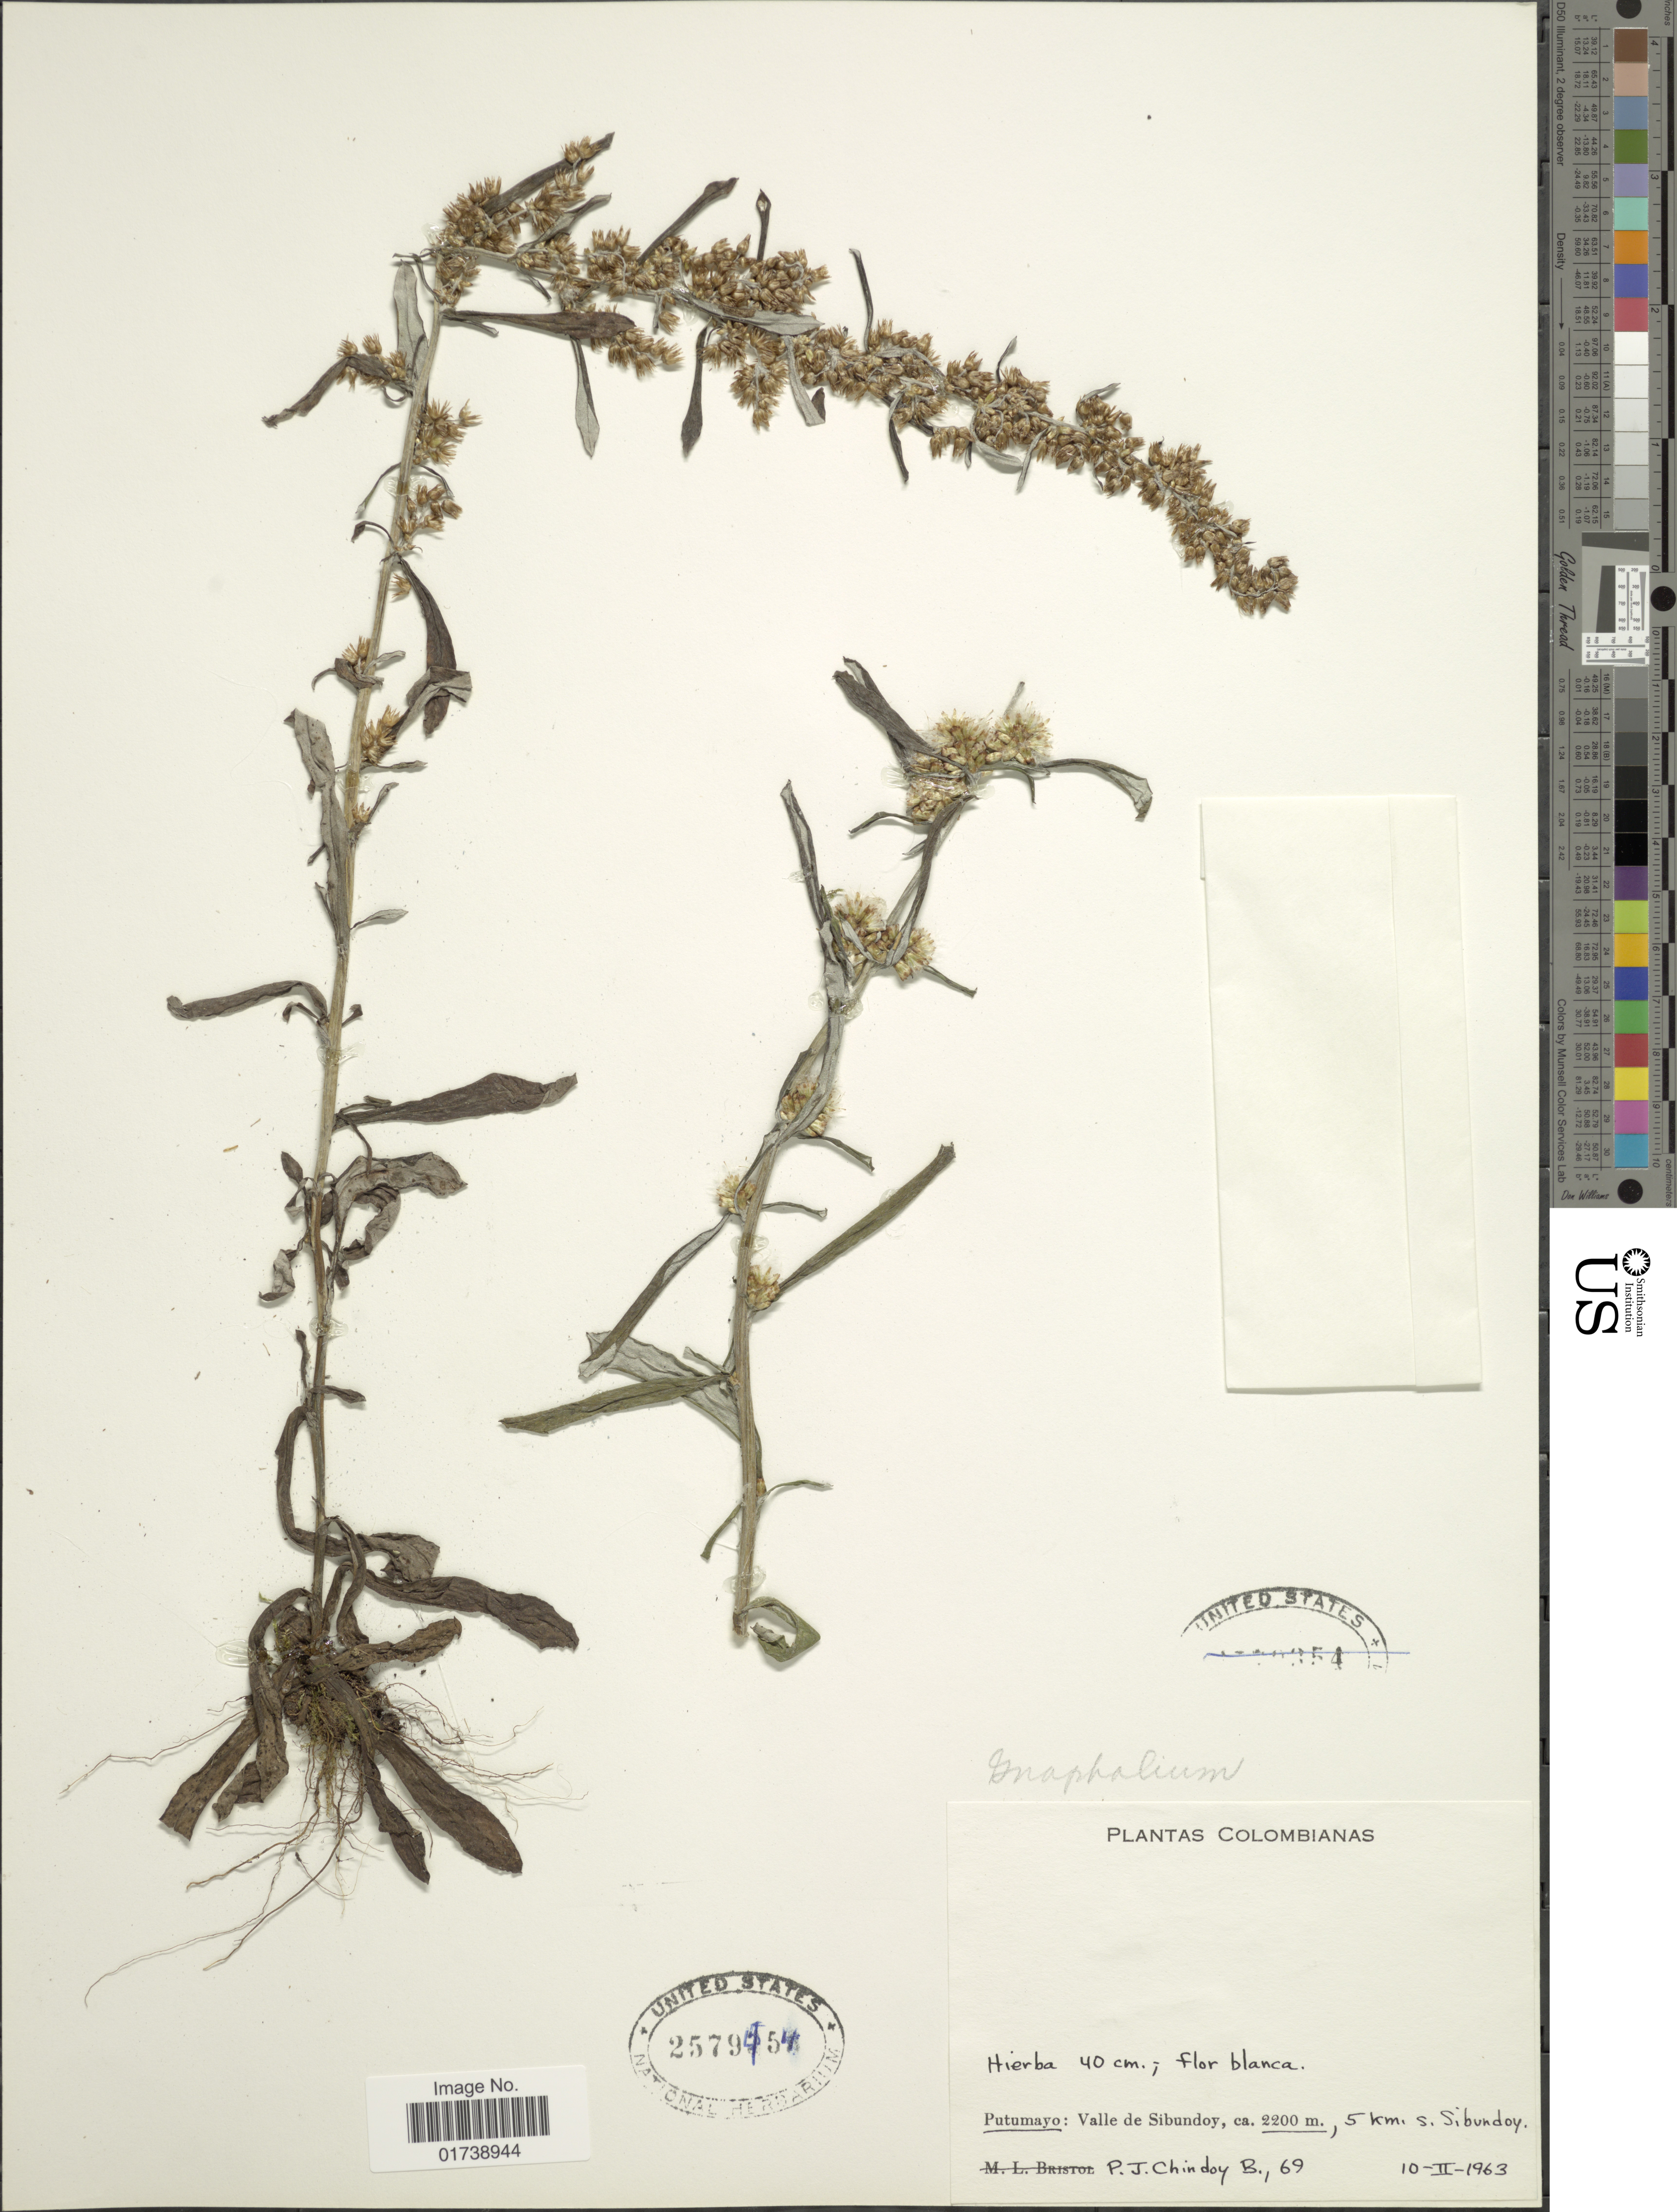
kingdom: Plantae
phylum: Tracheophyta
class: Magnoliopsida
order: Asterales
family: Asteraceae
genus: Gamochaeta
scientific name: Gamochaeta sp.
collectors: P. Chindoy B.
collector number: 69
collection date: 1963-02-10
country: Colombia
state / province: Putumayo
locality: Valle de Sibundoy, 5 km. S. Sibundoy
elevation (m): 2200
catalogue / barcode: US 2579454